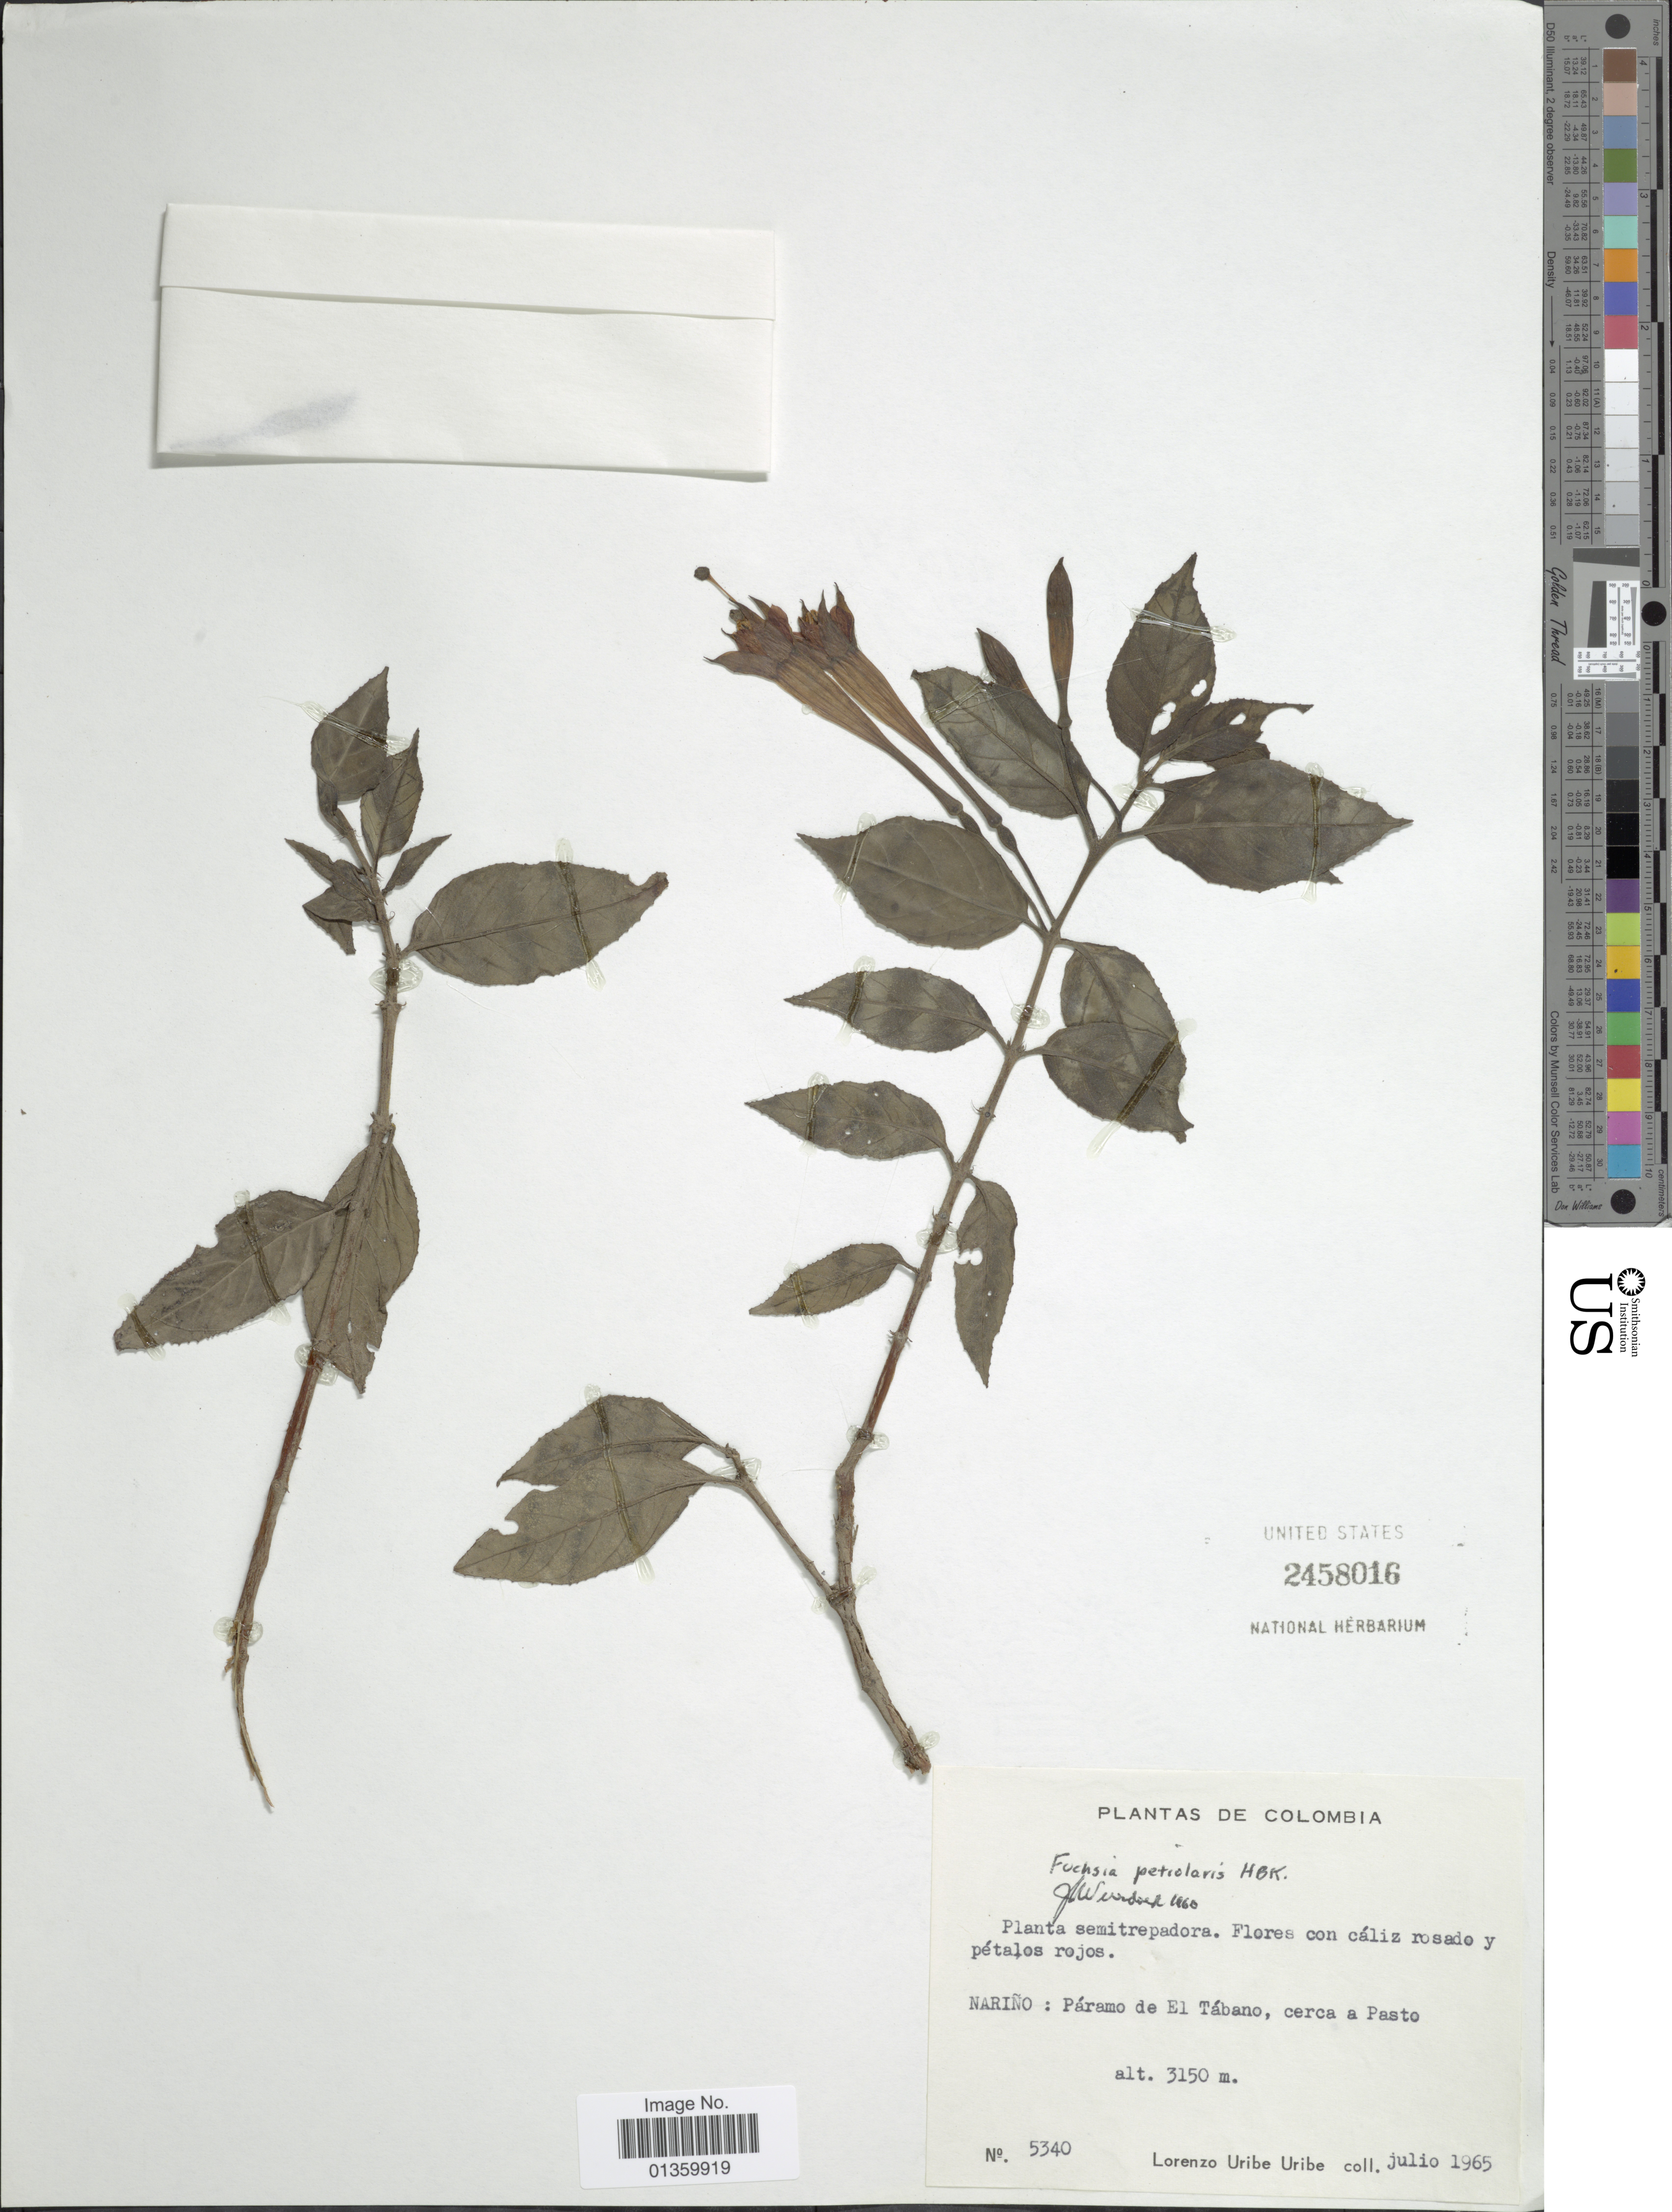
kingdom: Plantae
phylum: Tracheophyta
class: Magnoliopsida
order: Myrtales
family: Onagraceae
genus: Fuchsia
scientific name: Fuchsia petiolaris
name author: Kunth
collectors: L. Uribe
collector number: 5340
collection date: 1965-07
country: Colombia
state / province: Nariño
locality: Páramo de El Tábano, cerca a Pasto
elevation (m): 3150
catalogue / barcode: US 2458016